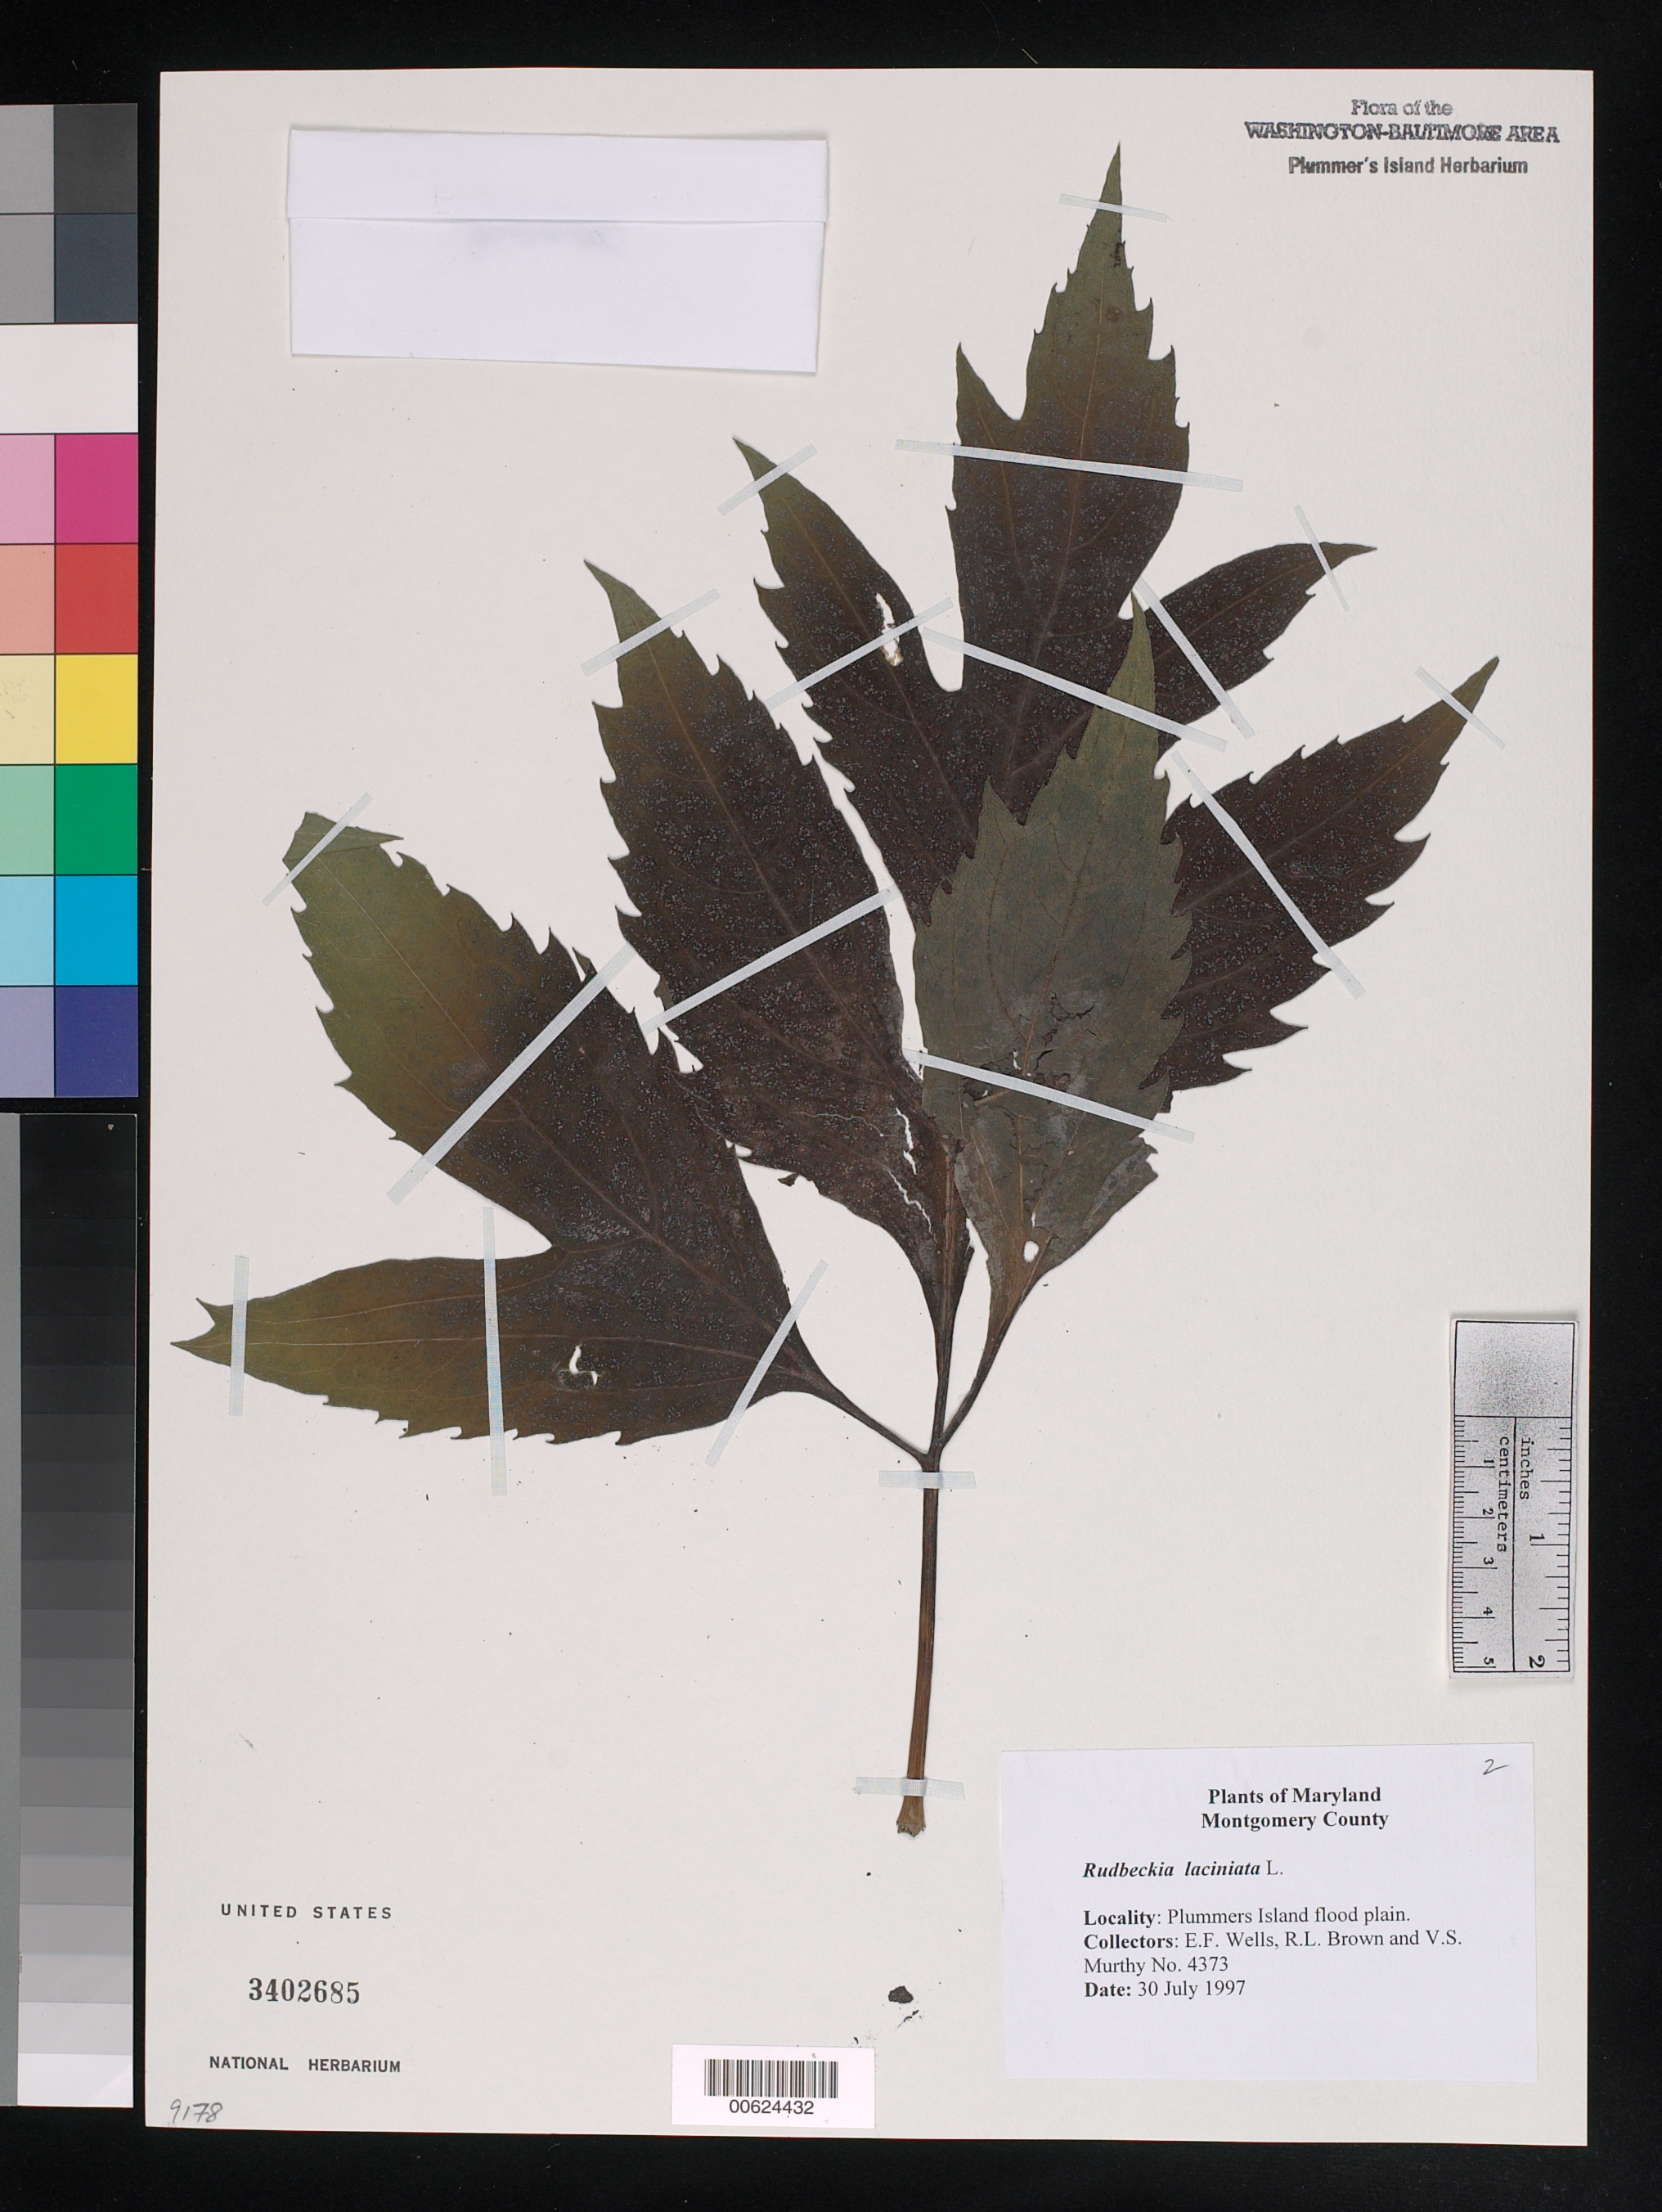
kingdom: Plantae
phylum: Tracheophyta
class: Magnoliopsida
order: Asterales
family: Asteraceae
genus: Rudbeckia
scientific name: Rudbeckia laciniata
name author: L.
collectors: E. F. Wells, R. L. Brown & V. S. Murthy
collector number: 4373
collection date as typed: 30 Jul 1997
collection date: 1997-07-30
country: United States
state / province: Maryland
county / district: Montgomery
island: Plummers Island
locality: Flood plain of Plummers Island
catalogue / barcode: US 3402685